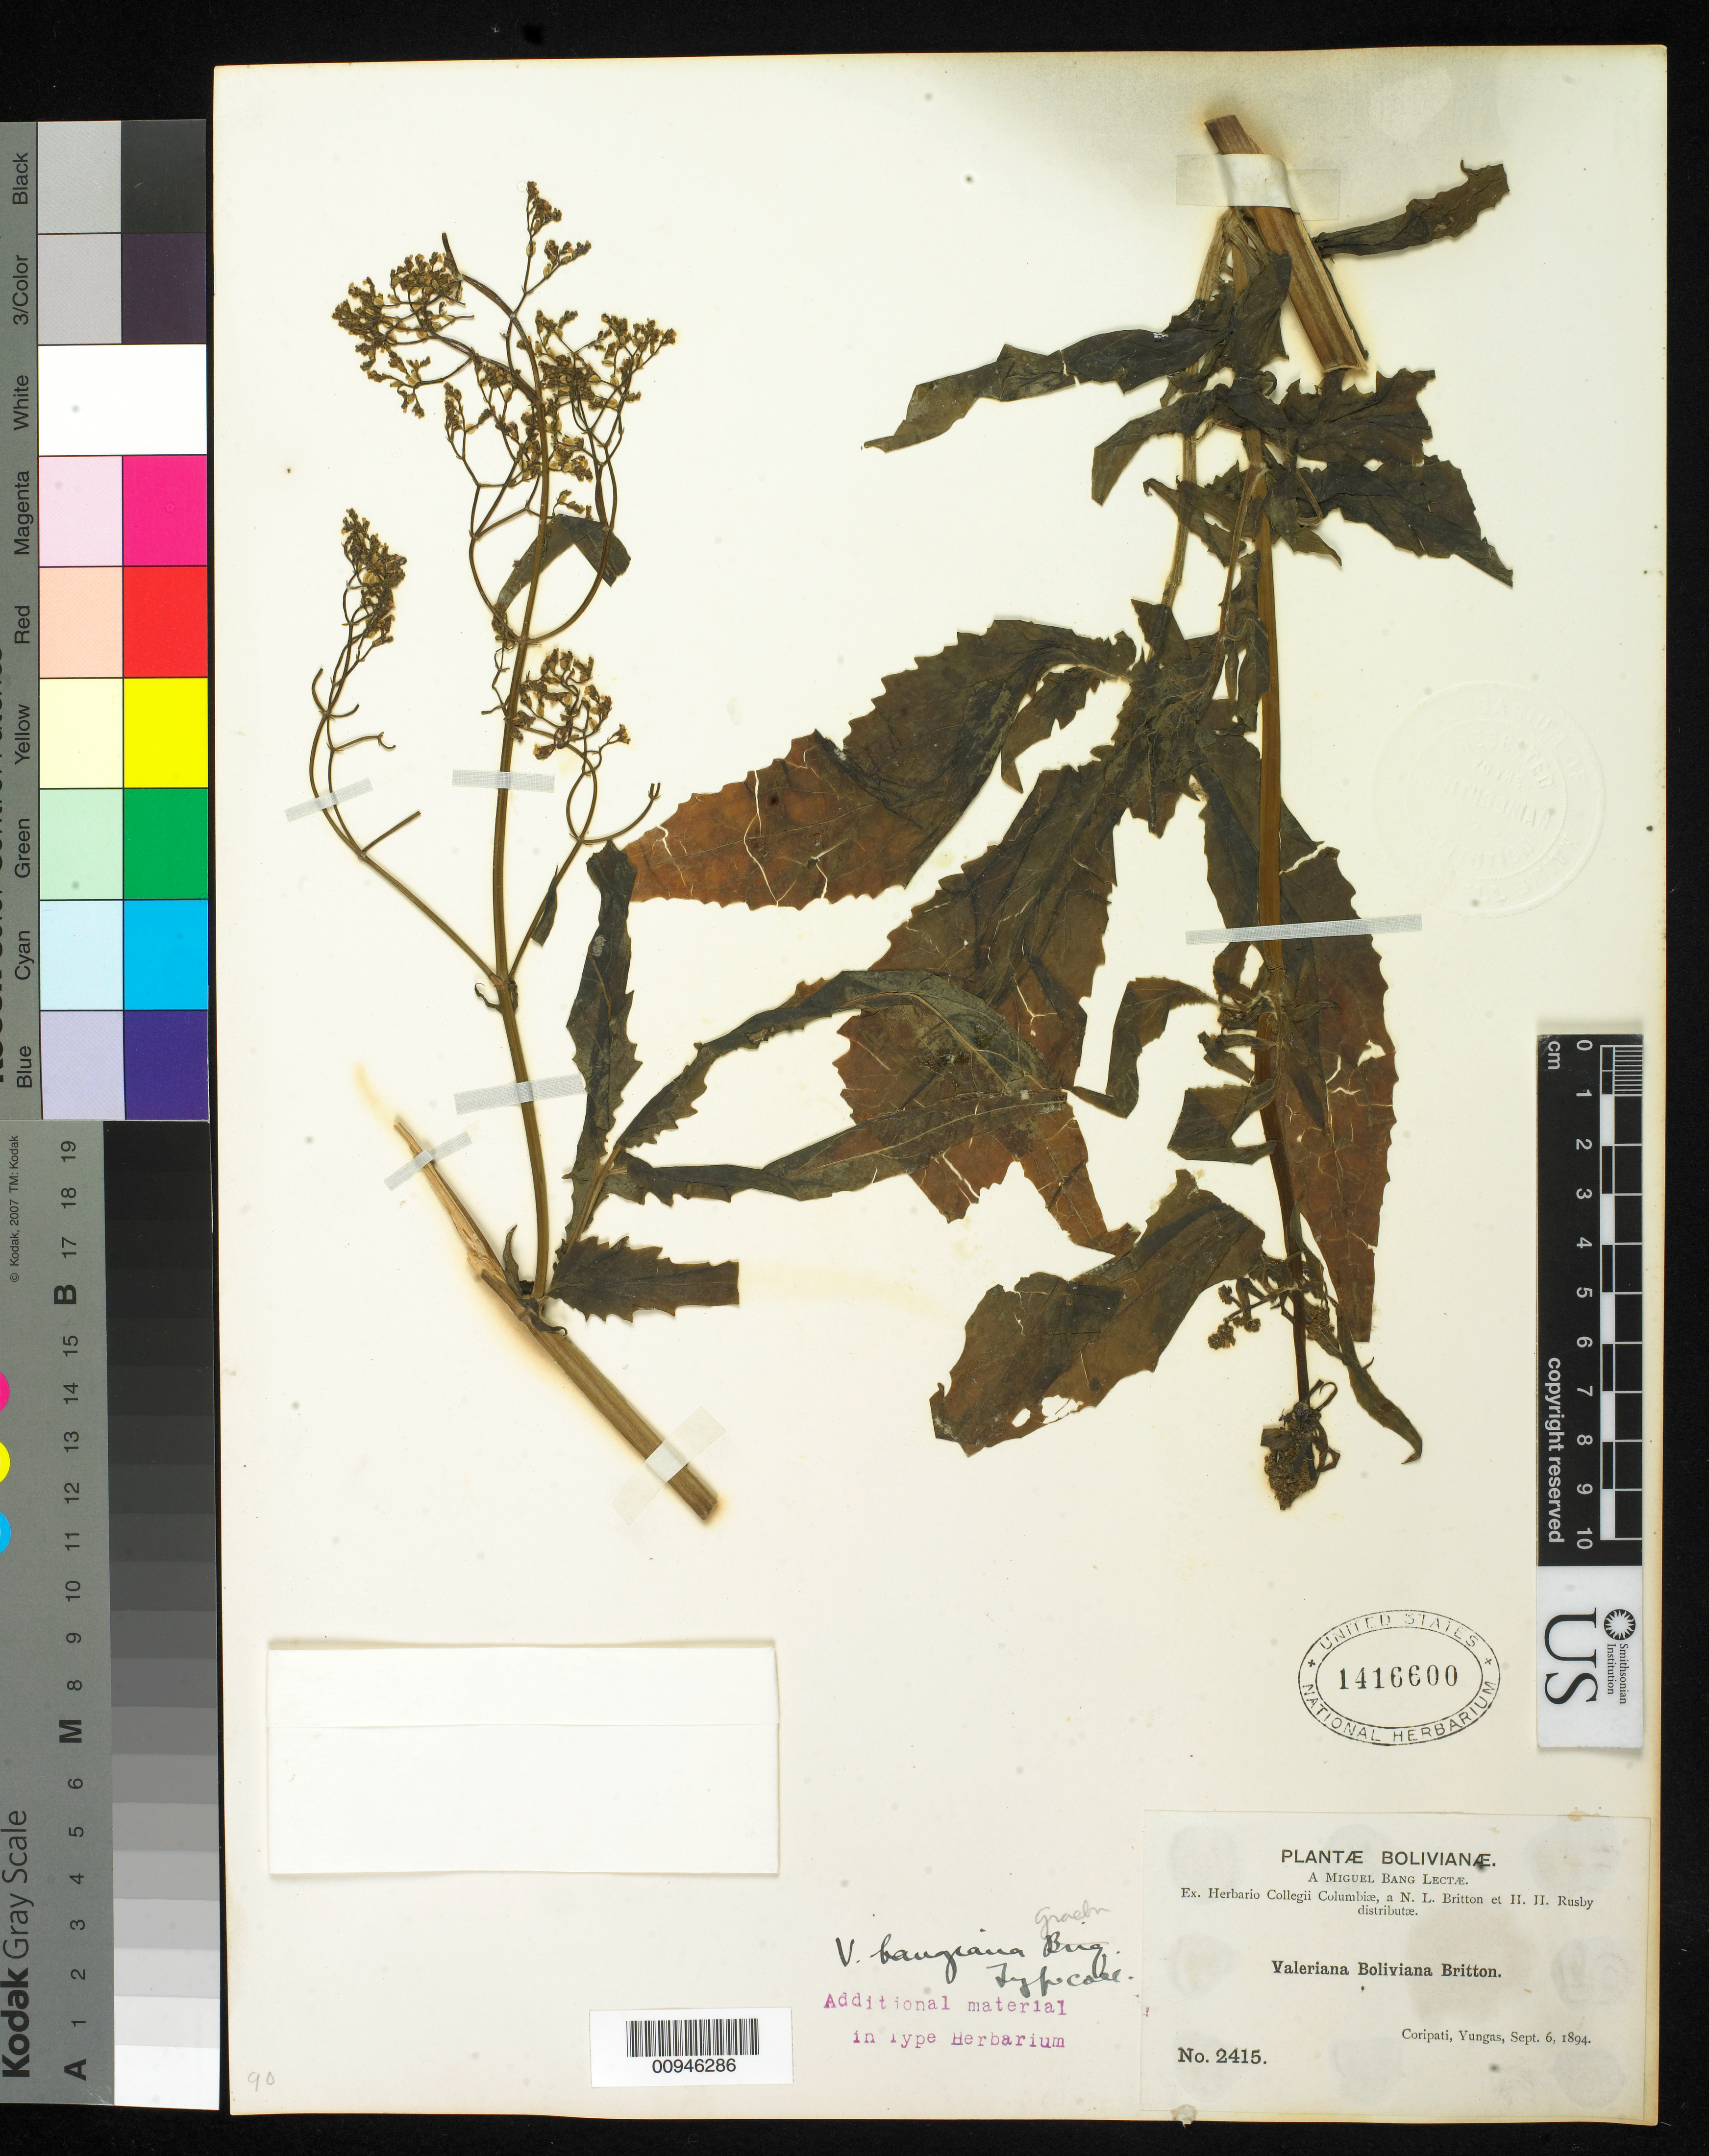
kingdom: Plantae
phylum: Tracheophyta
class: Magnoliopsida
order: Dipsacales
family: Caprifoliaceae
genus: Valeriana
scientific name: Valeriana bangiana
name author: P. Graebn. in Urb.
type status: Isotype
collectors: M. Bang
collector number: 2415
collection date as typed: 06 Sep 1894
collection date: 1894-09-06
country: Bolivia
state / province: La Paz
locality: Coripata, Yungas.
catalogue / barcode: US 1416600